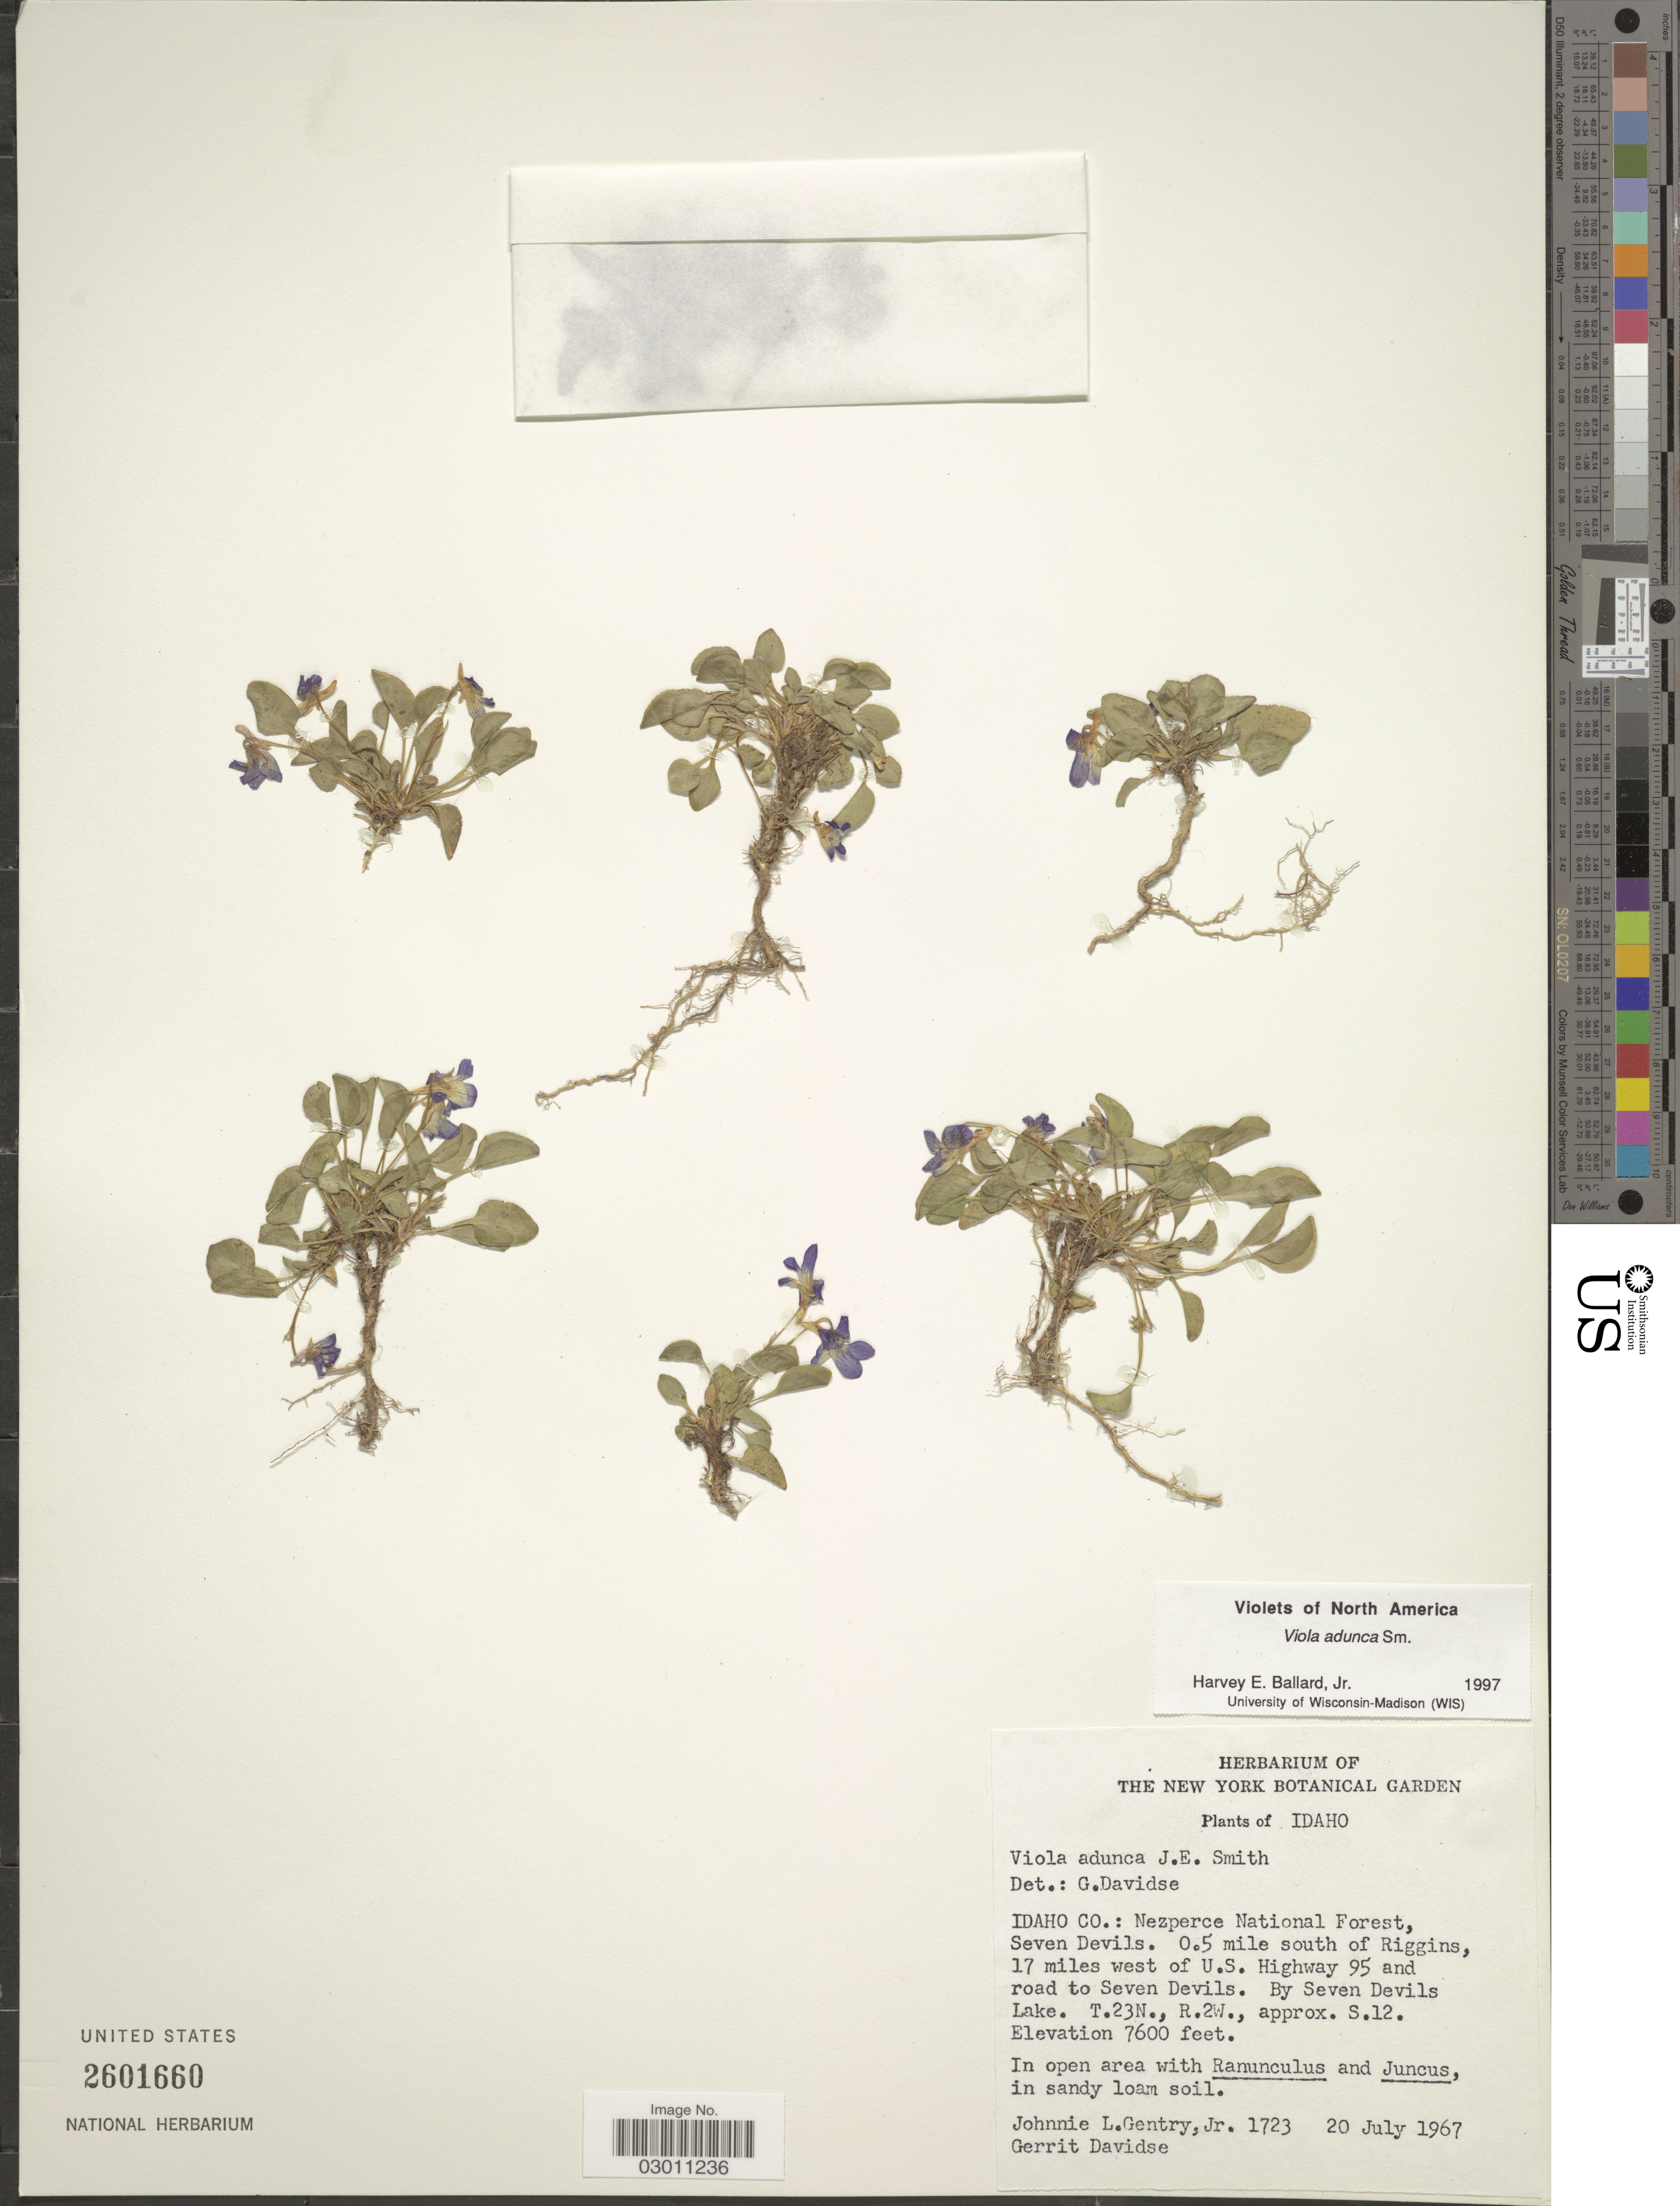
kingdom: Plantae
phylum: Tracheophyta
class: Magnoliopsida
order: Malpighiales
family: Violaceae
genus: Viola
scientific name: Viola adunca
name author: Sm.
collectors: J. L. Gentry & G. Davidse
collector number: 1723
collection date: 1967-07-20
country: United States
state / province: Idaho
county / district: Idaho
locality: Nez Perce National Forest, Seven Devils. 0.5 miles S of Riggins, 17 miles W of U.S. Highway 95 and road to Seven Devils. By Seven Devils Lake. T.32N., R.2W., approx. S.12.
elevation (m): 2316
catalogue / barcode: US 2601660